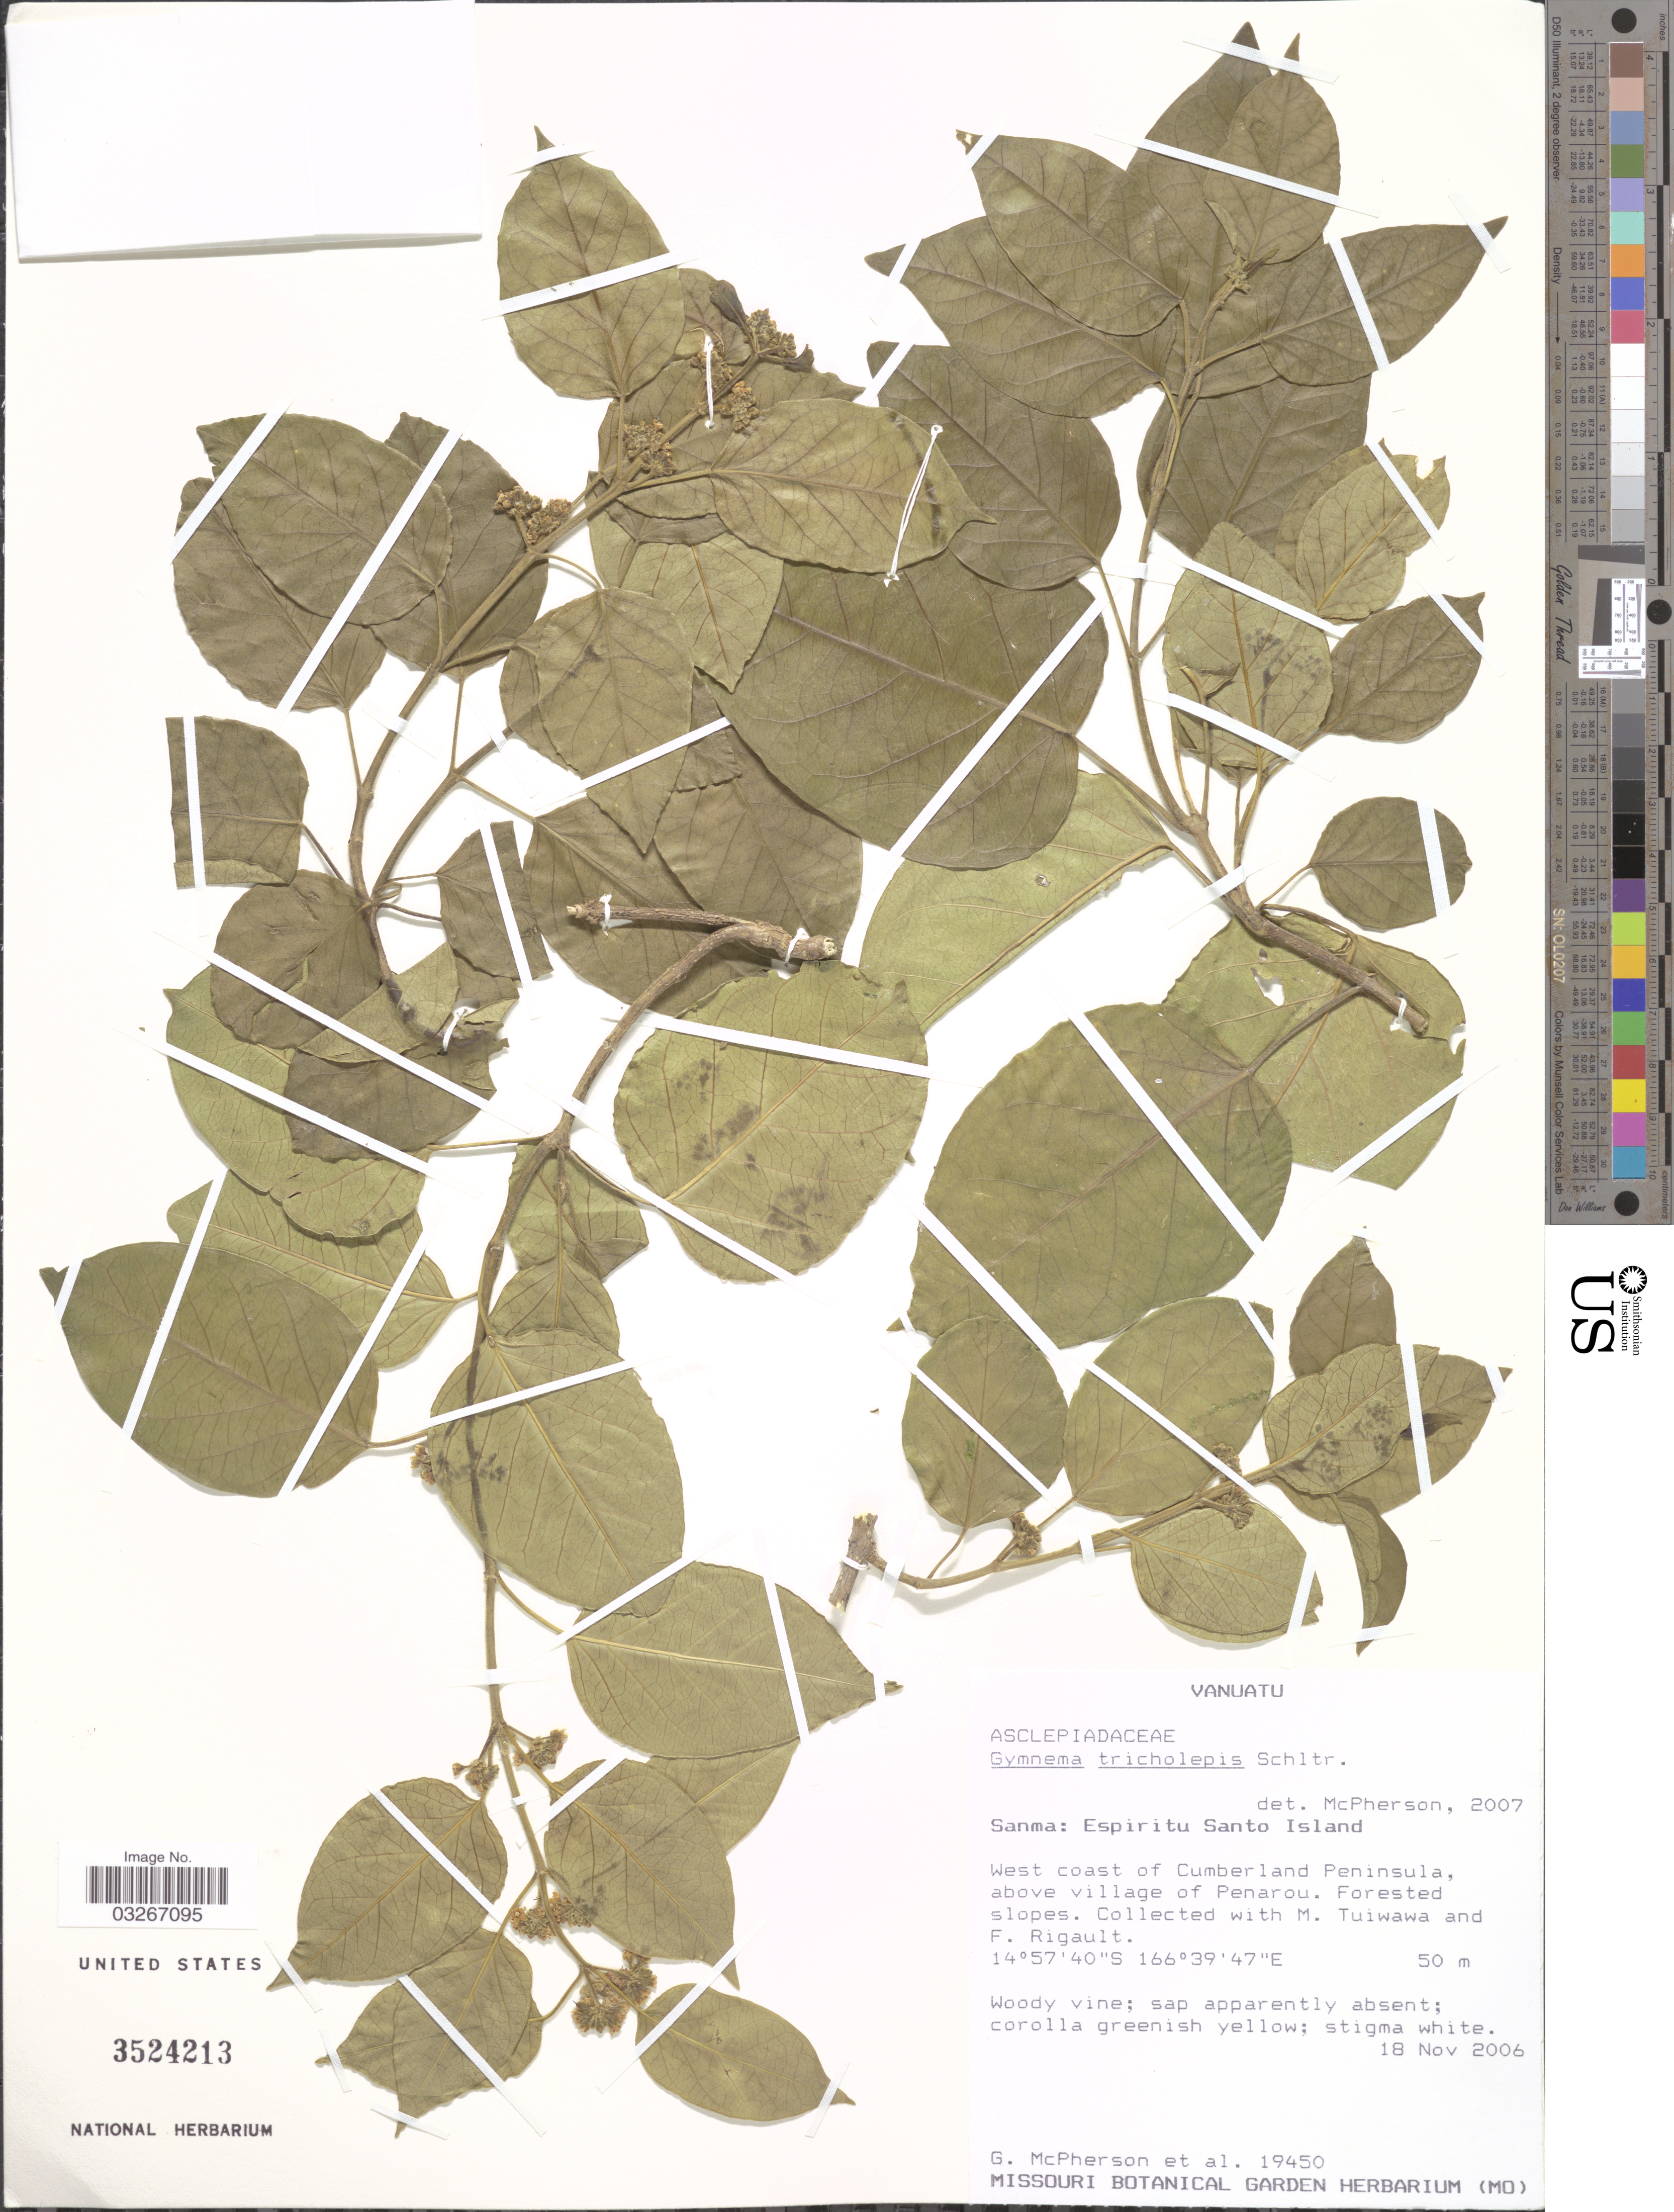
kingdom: Plantae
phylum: Tracheophyta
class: Magnoliopsida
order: Gentianales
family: Apocynaceae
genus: Gymnema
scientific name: Gymnema tricholepis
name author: Schltr.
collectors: G. McPherson, M. Tuiwawa & F. Rigault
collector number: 19450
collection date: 2006-11-18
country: Vanuatu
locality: Sanma: Espiritu Santo Island. West coast of Cumberland Peninsula, above village of Penarou.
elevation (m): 50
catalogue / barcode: US 3524213